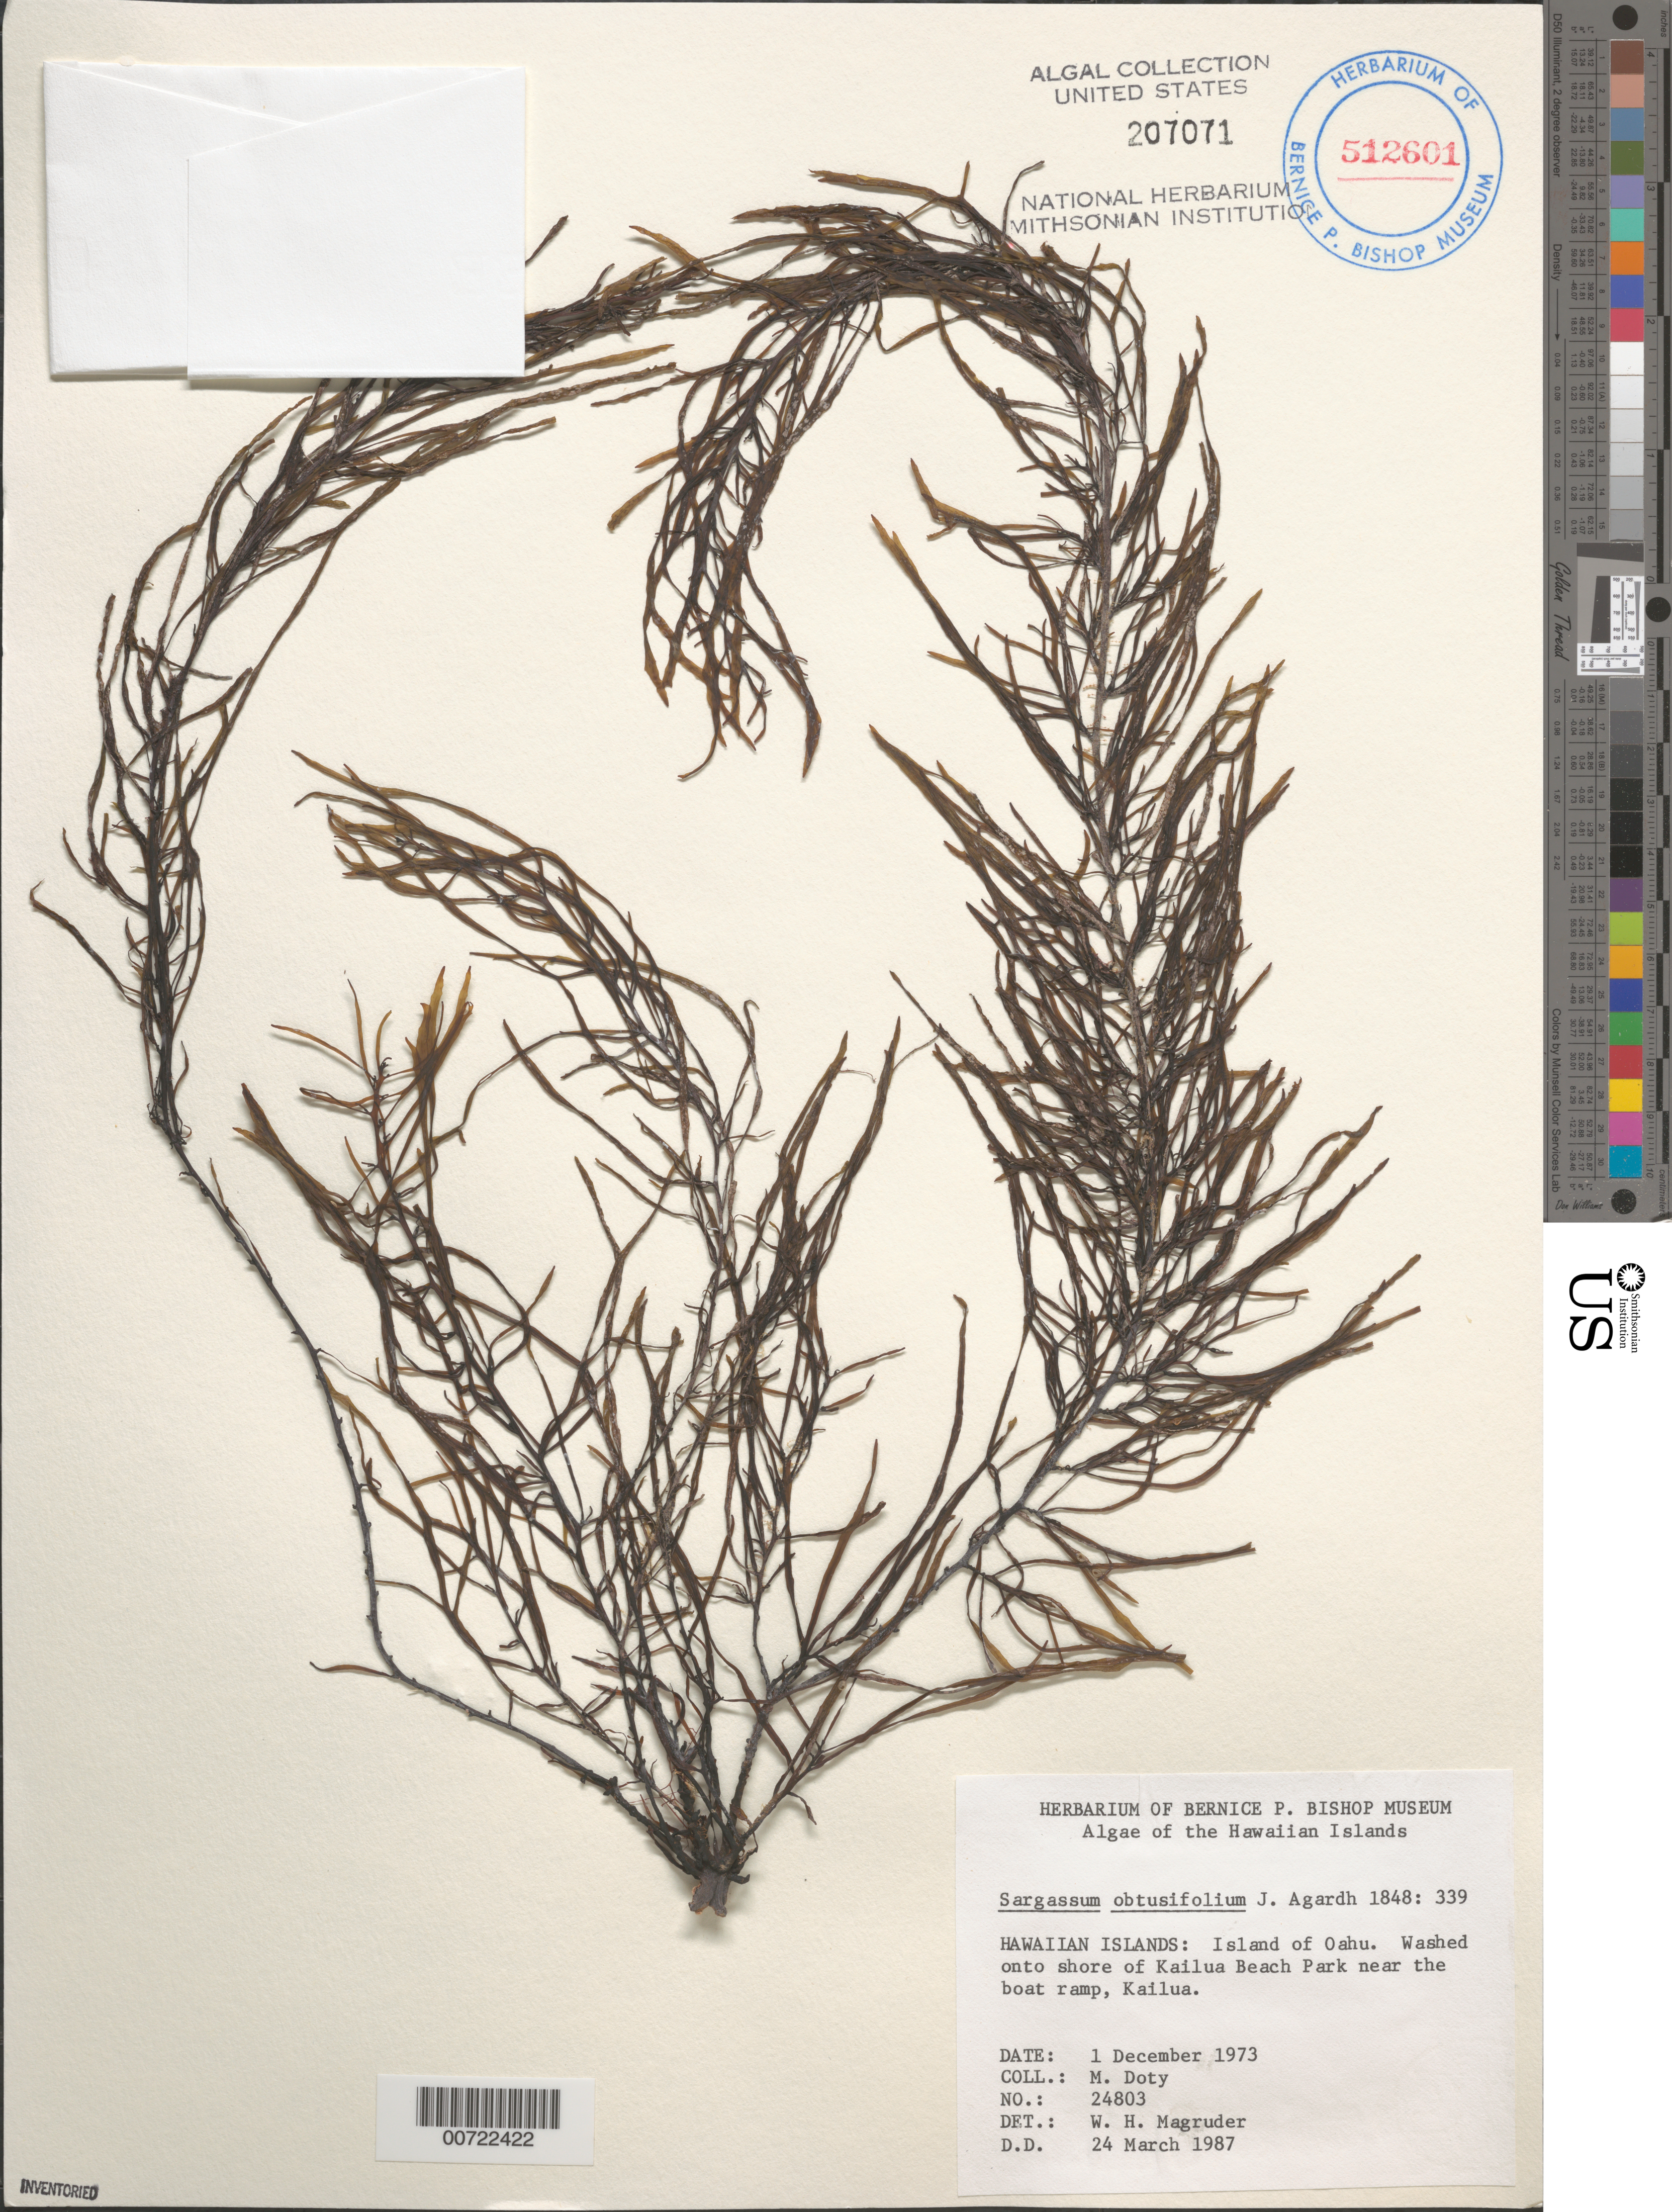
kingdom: Chromista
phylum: Ochrophyta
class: Phaeophyceae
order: Fucales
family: Sargassaceae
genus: Sargassum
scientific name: Sargassum obtusifolium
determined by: Magruder, W. H.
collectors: M. S. Doty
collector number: MSD 24803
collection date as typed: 01 Dec 1973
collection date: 1973-12-01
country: United States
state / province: Hawaii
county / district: Honolulu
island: Oahu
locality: Kailua, Kailua Beach Park near boat ramp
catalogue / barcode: US 207071